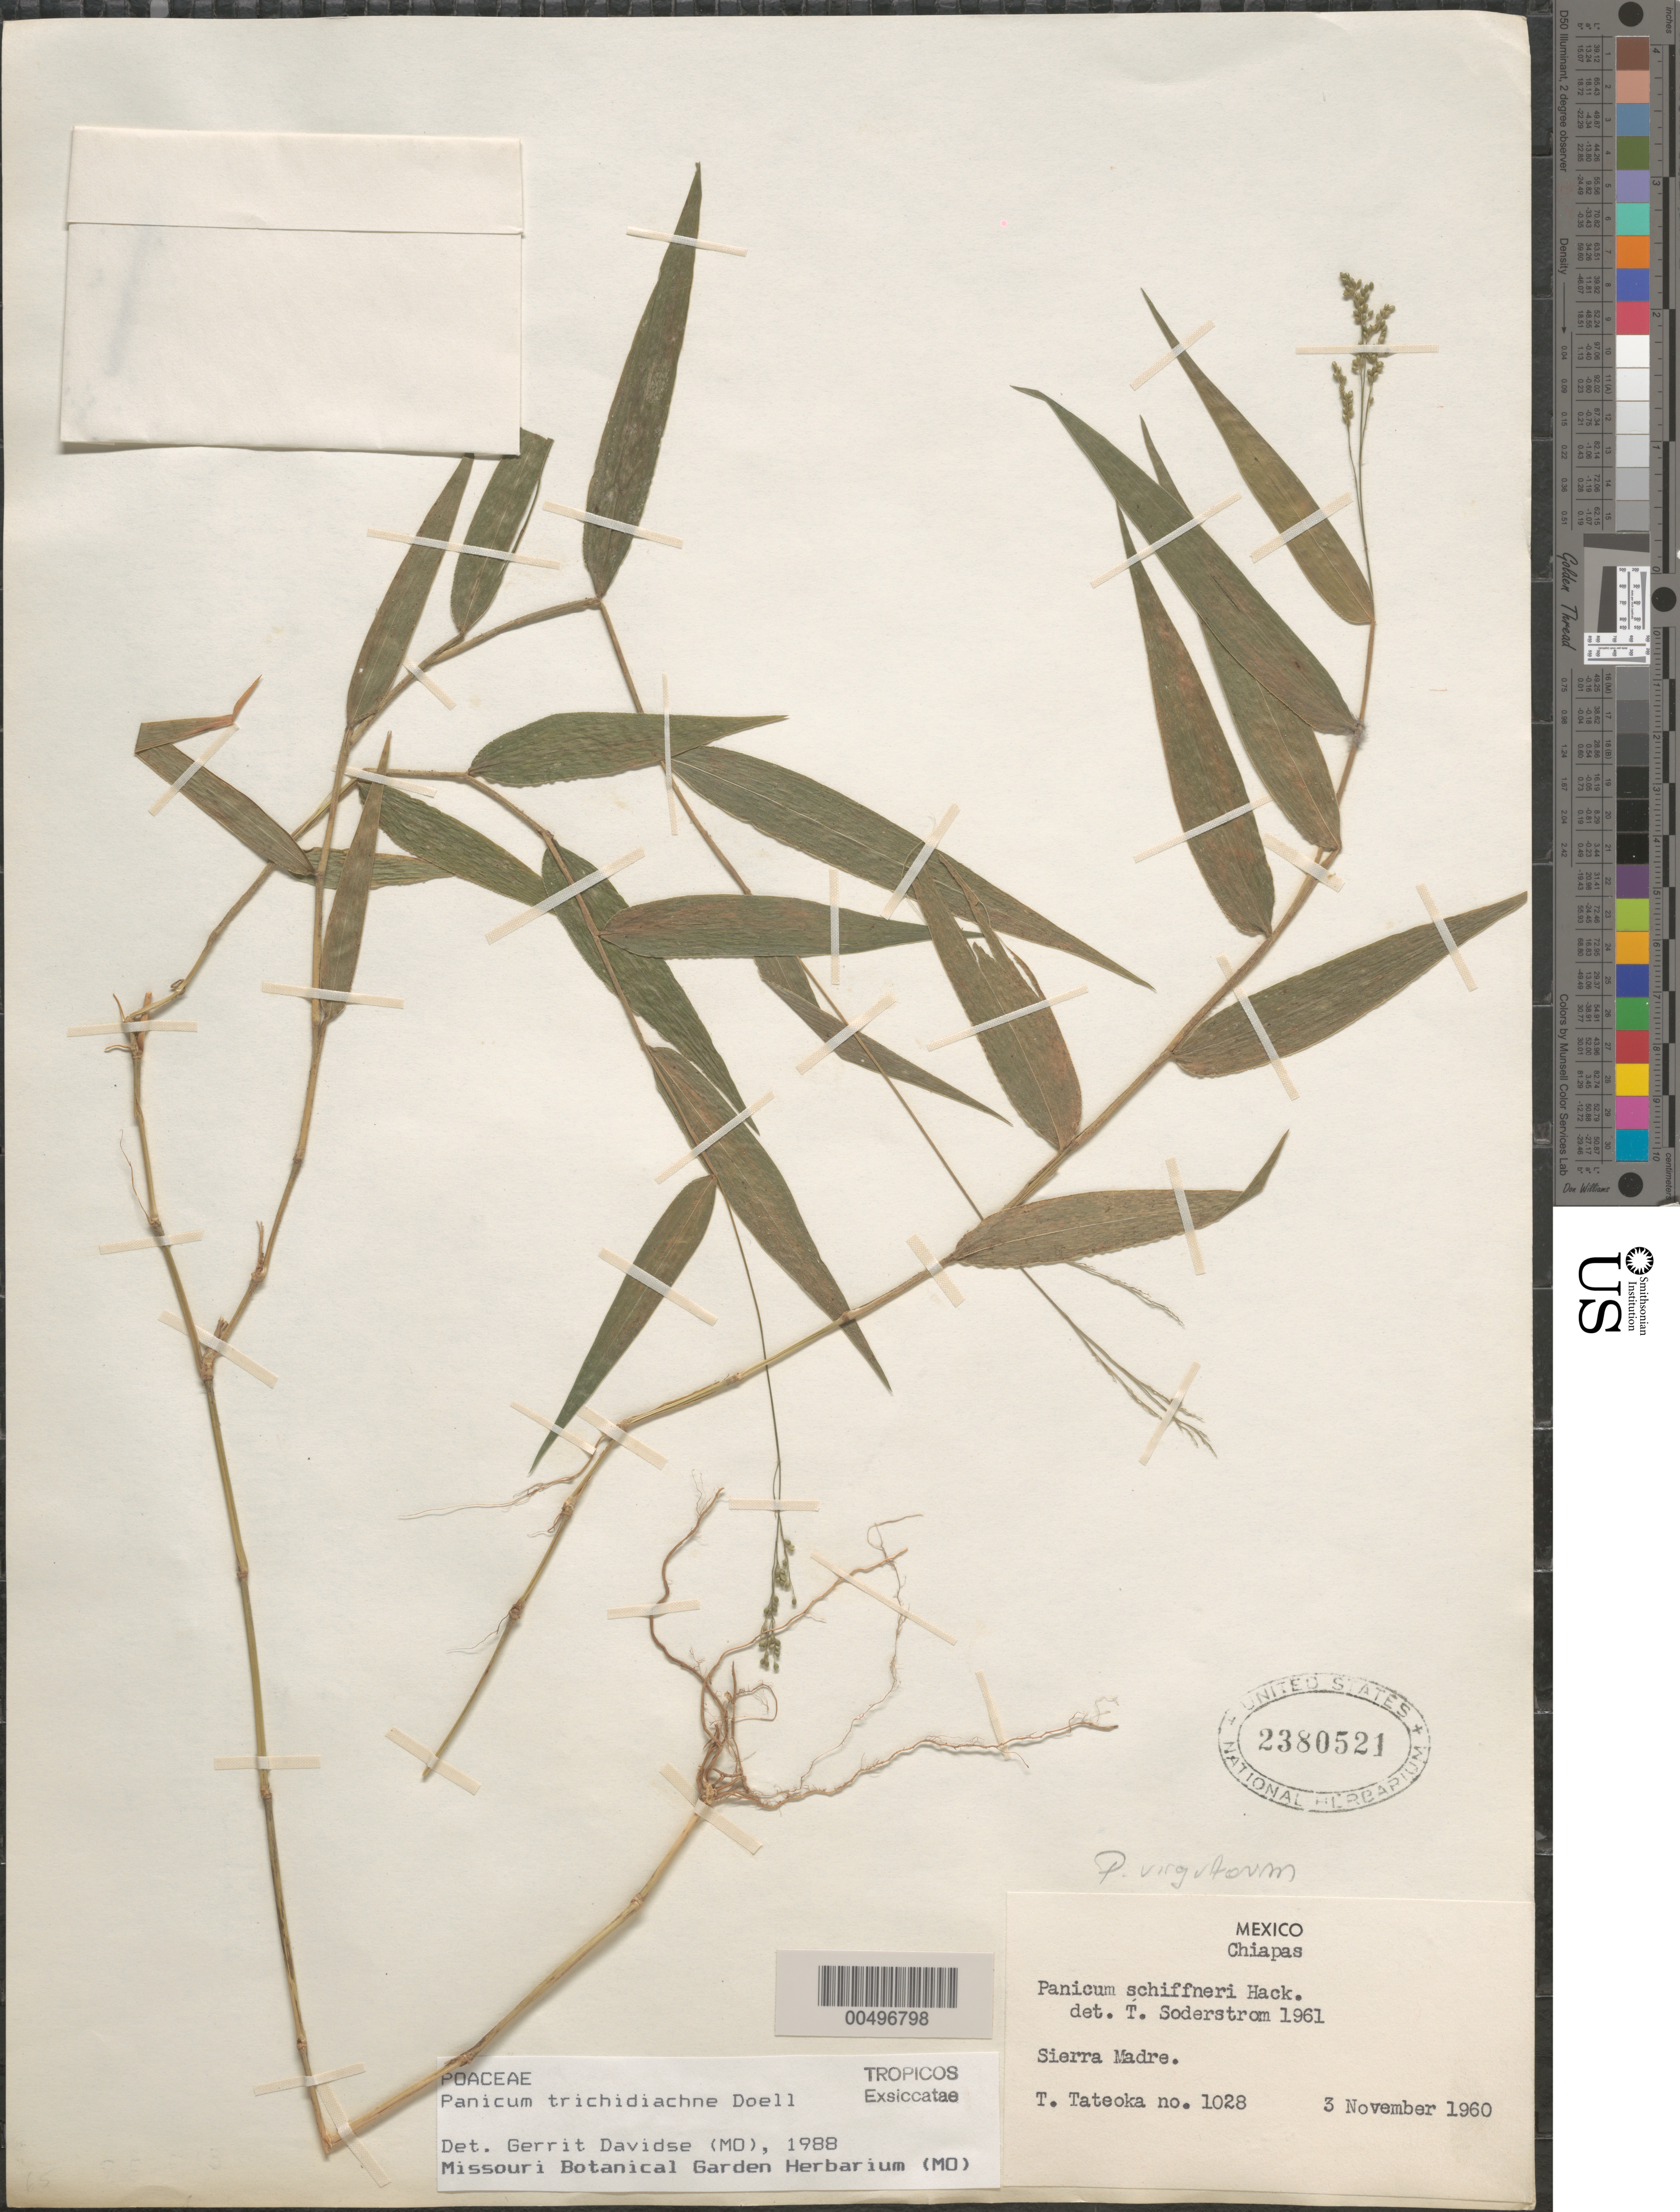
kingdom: Plantae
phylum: Tracheophyta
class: Liliopsida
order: Poales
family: Poaceae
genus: Panicum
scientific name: Panicum trichidiachne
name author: Döll in Mart.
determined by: Davidse, Gerrit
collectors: T. Tateoka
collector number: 1028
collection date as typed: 3 Nov 1960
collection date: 1960-11-03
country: Mexico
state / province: Chiapas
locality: Sierra Madre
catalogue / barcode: US 2380521